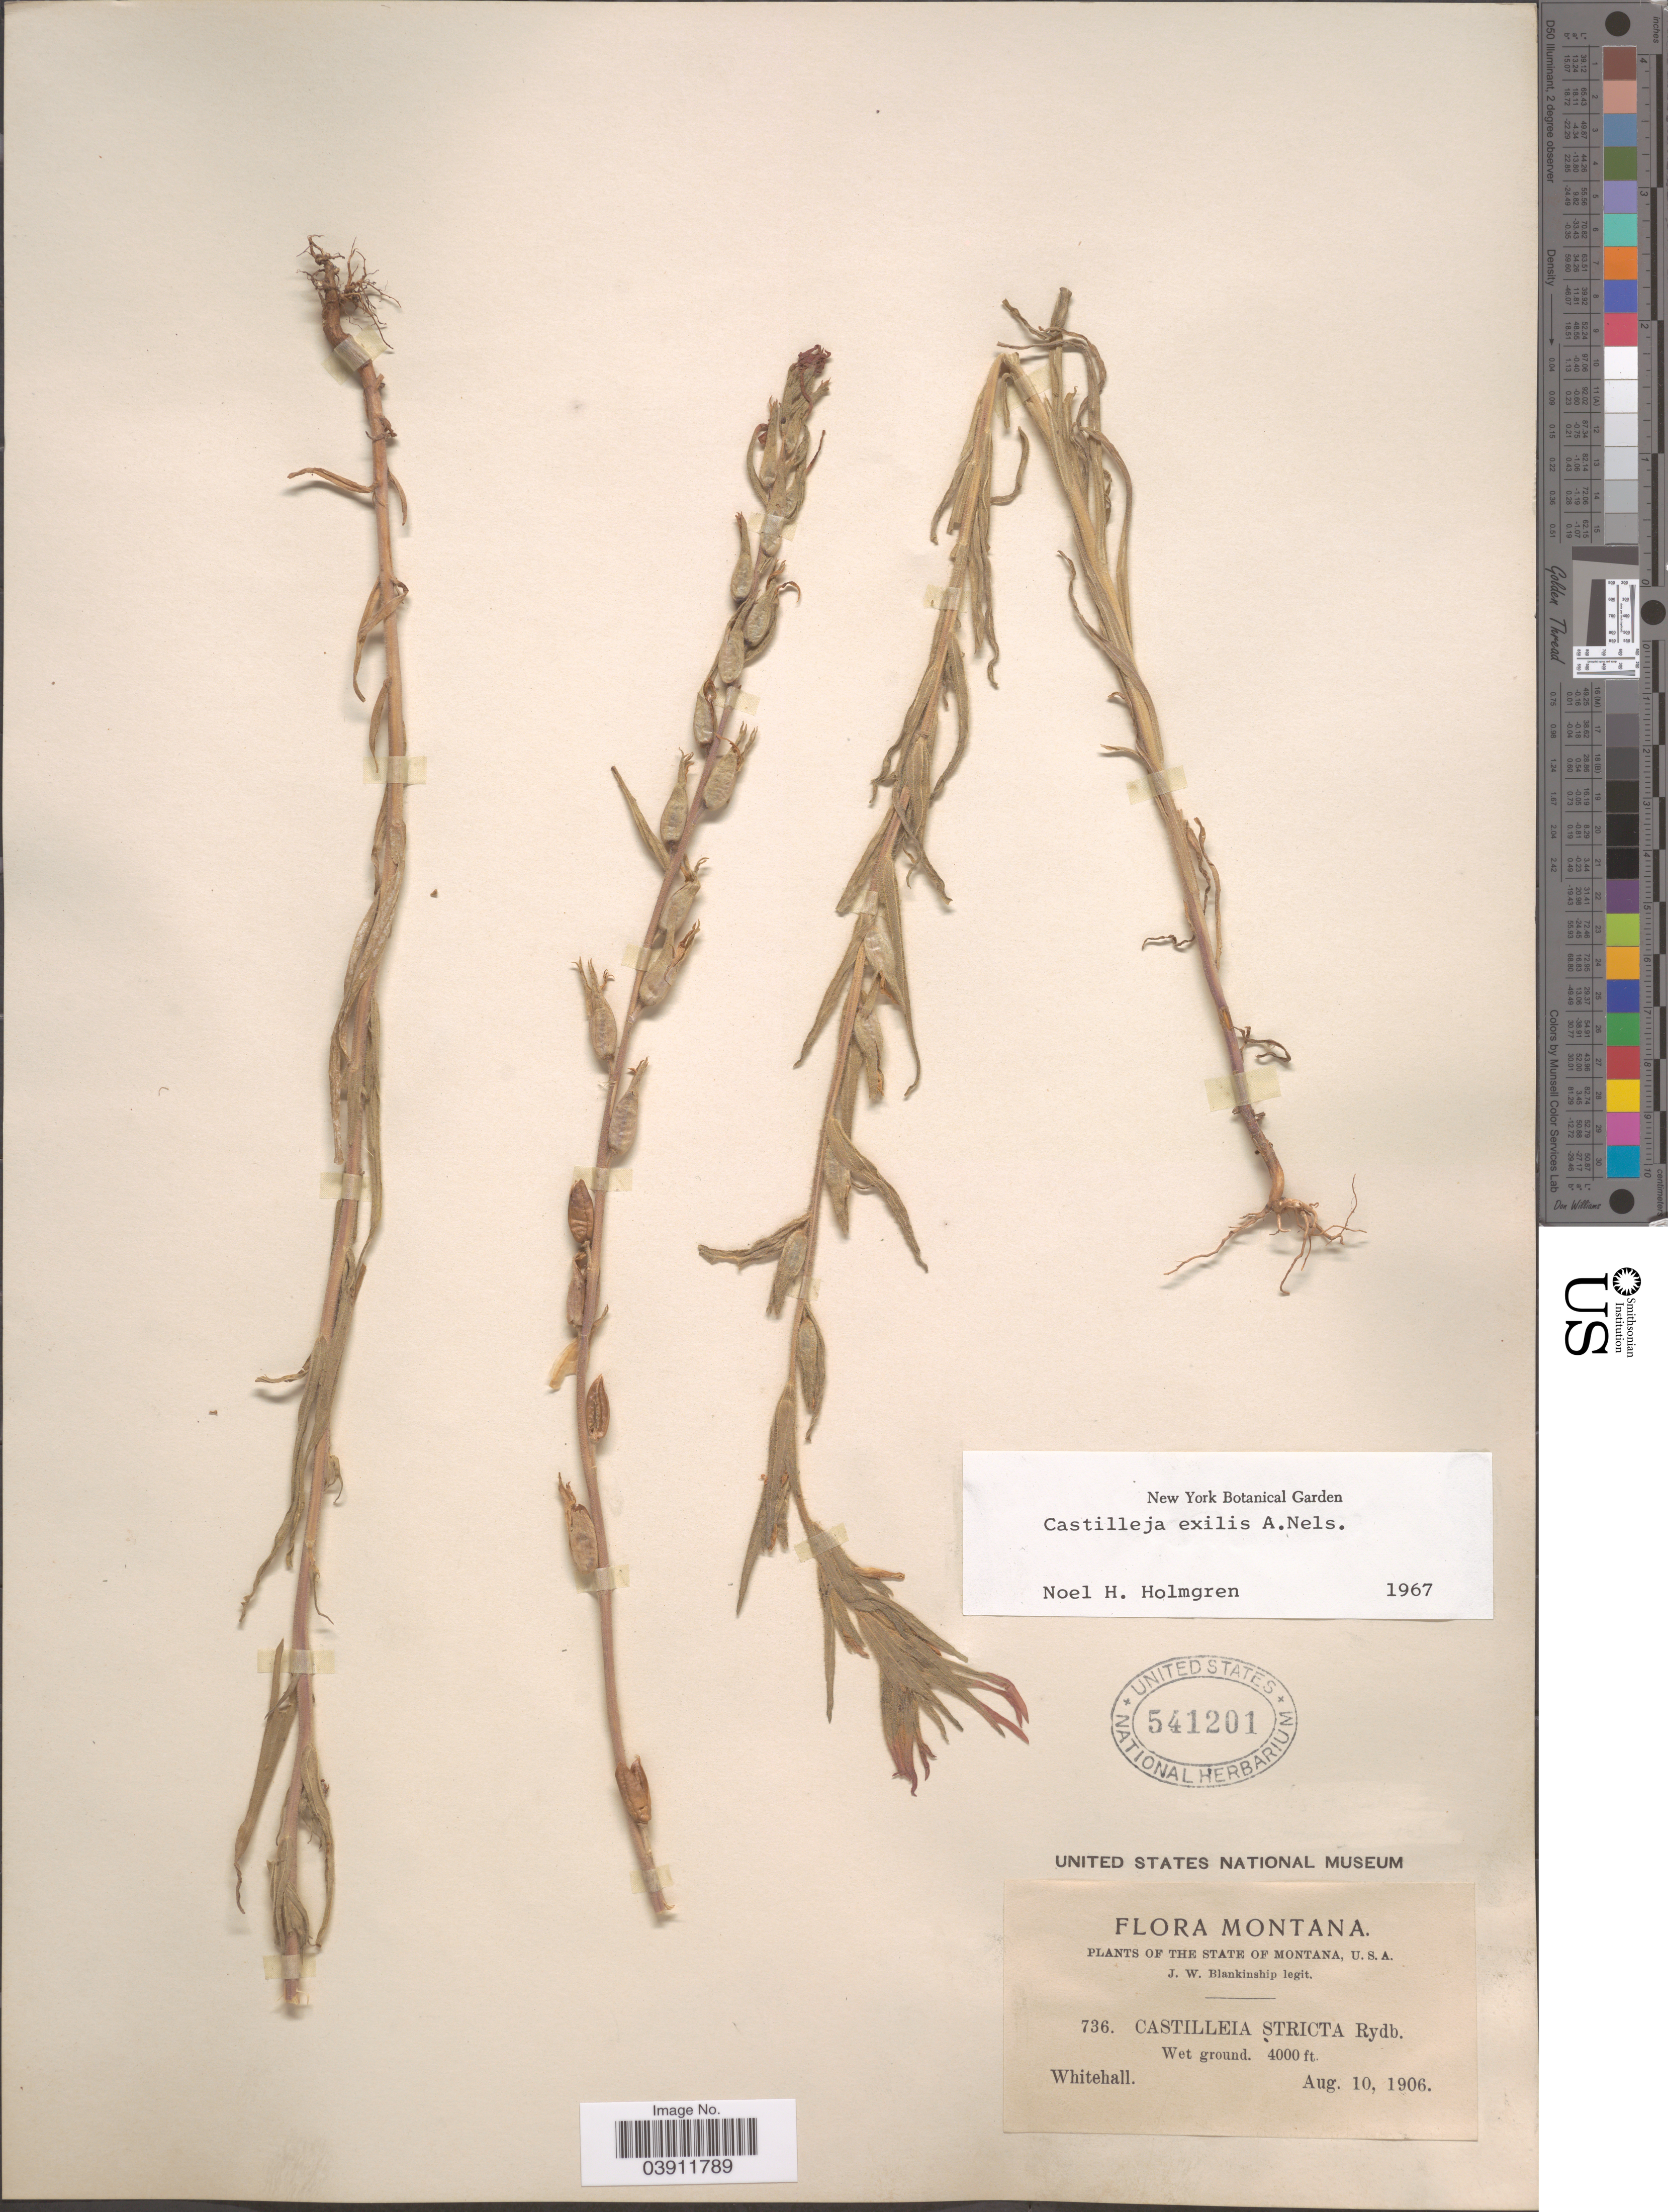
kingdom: Plantae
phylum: Tracheophyta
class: Magnoliopsida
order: Lamiales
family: Orobanchaceae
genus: Castilleja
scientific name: Castilleja exilis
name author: A. Nelson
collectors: J. W. Blankinship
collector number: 736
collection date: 1906-08-10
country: United States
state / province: Montana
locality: Whitehall.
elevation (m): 1219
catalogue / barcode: US 541201